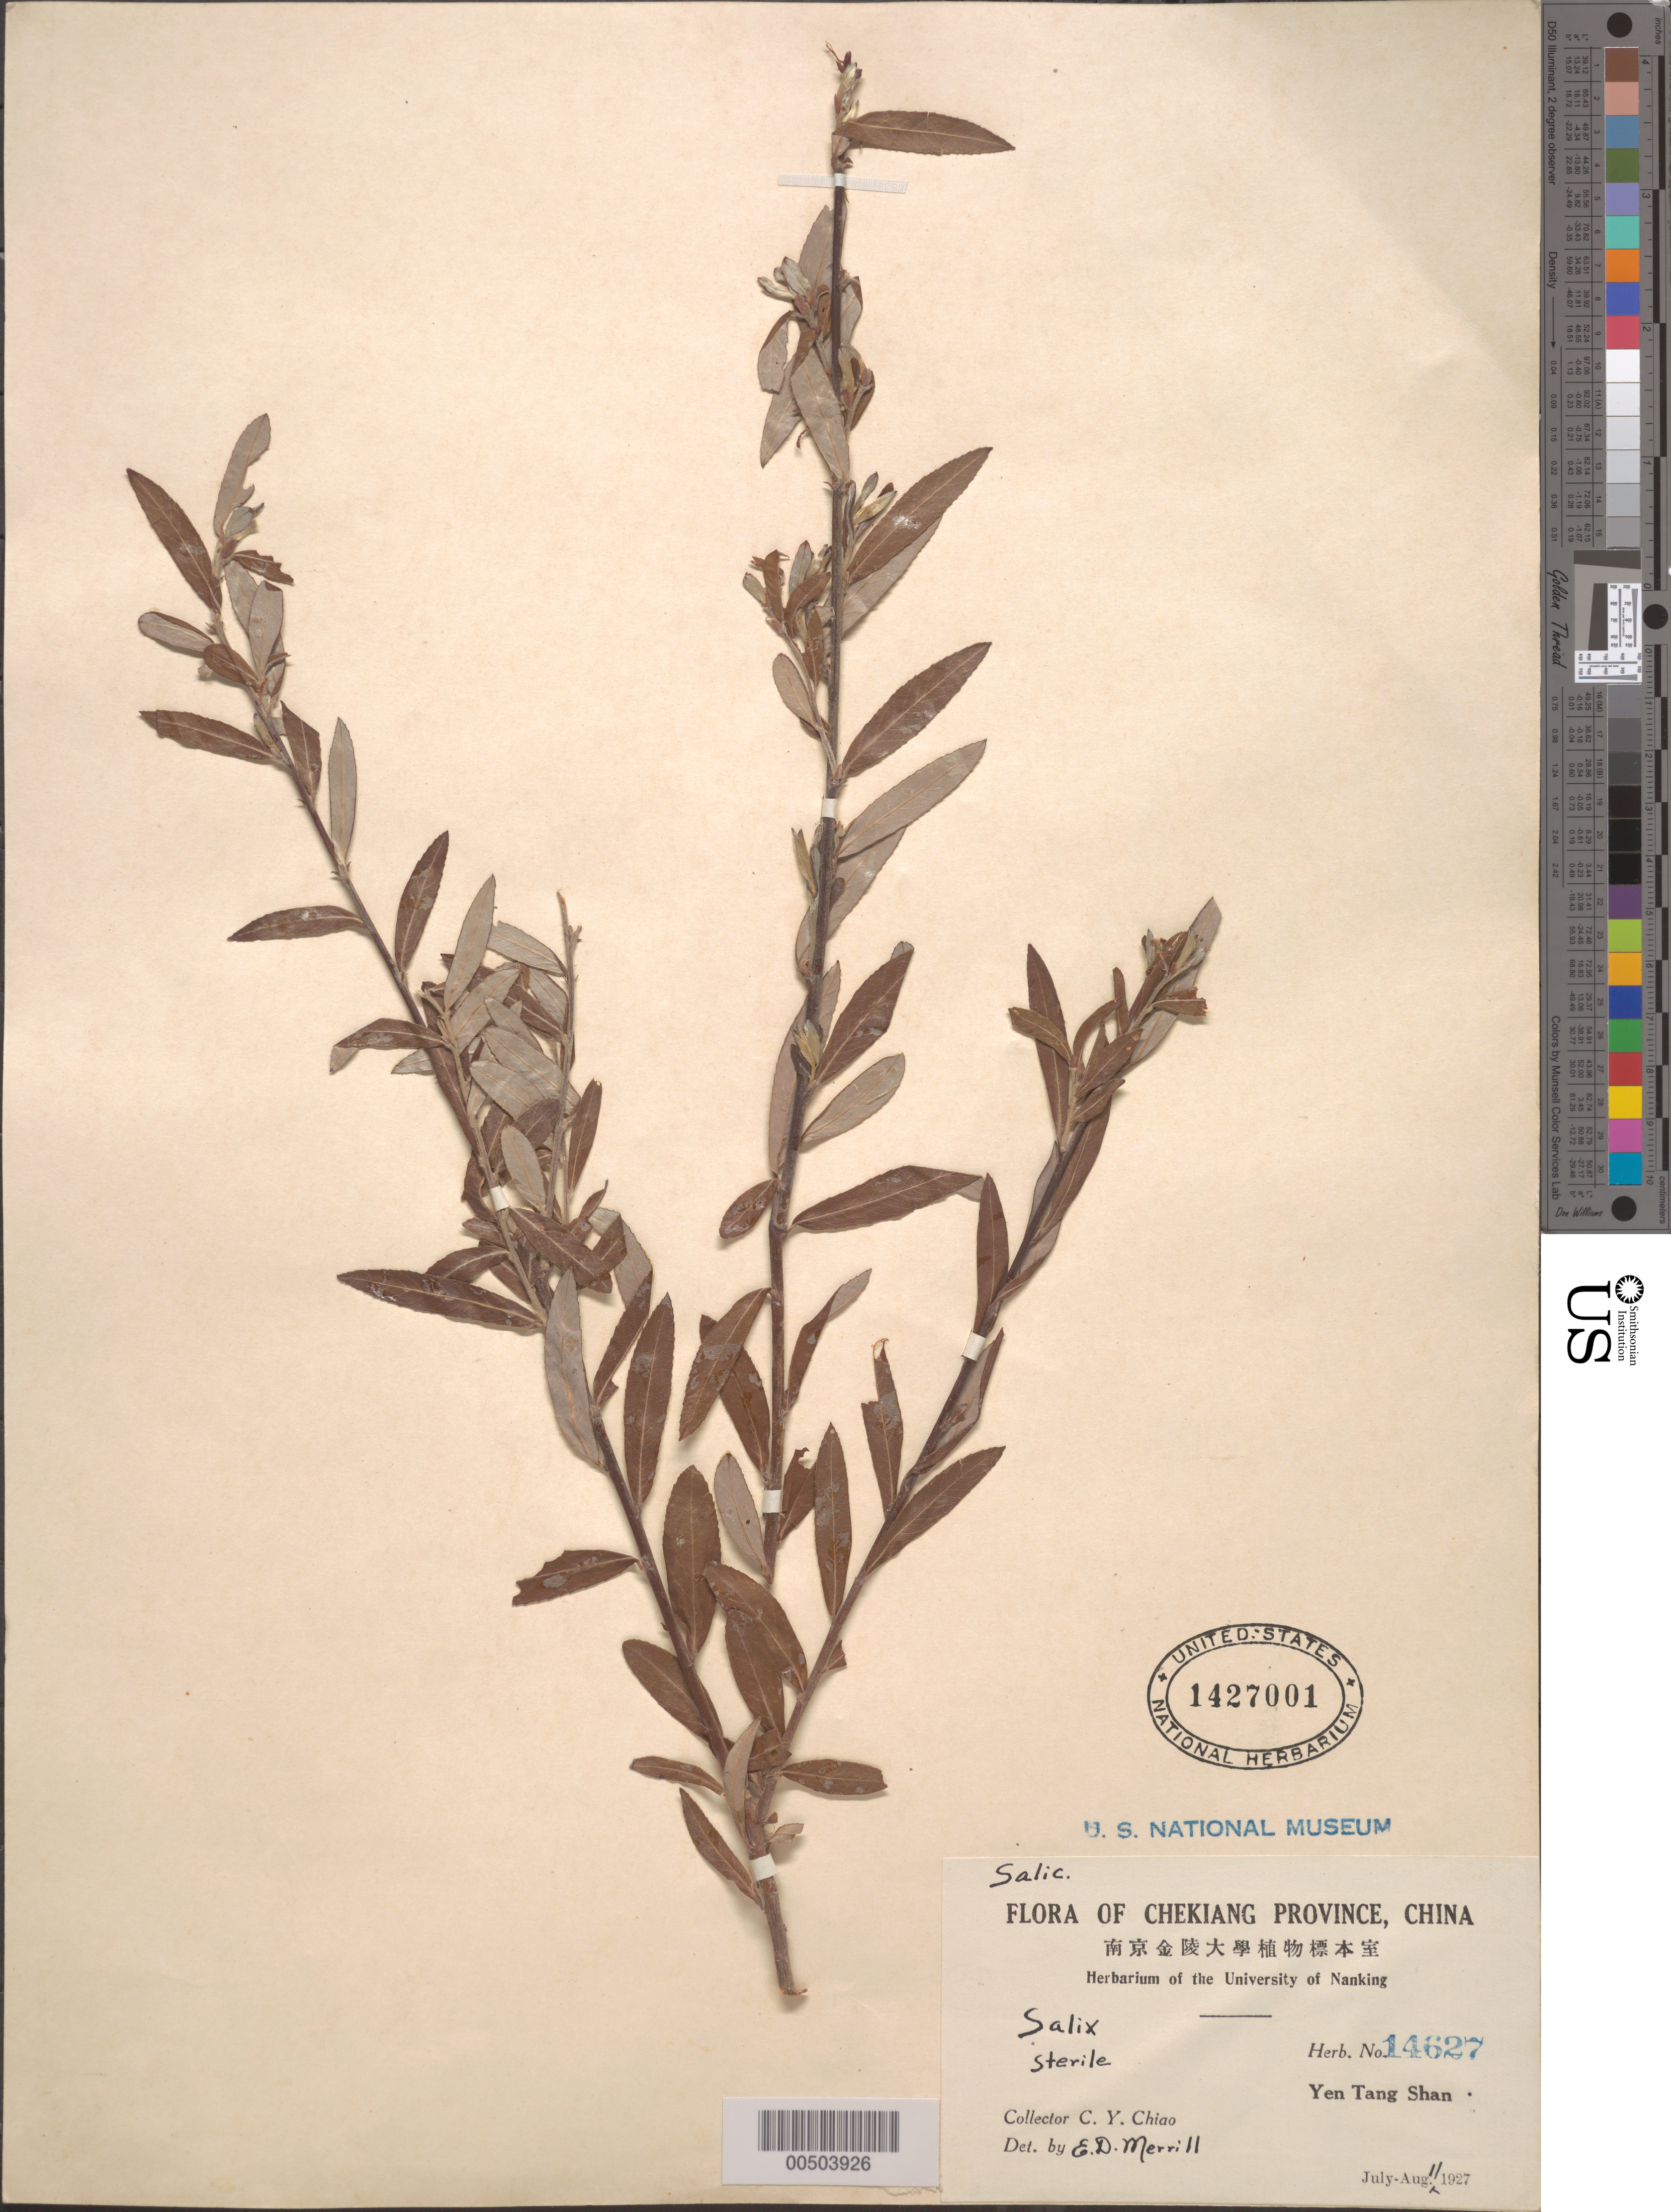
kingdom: Plantae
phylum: Tracheophyta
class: Magnoliopsida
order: Malpighiales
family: Salicaceae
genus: Salix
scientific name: Salix sp.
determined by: Merrill, Elmer D.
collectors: C. Y. Chiao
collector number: Herb. No. 14627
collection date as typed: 11 Jul 1927 to 11 Aug 1927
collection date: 1927-07-11/1927-08-11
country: China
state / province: Zhejiang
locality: Yen Tang Shan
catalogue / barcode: US 1427001